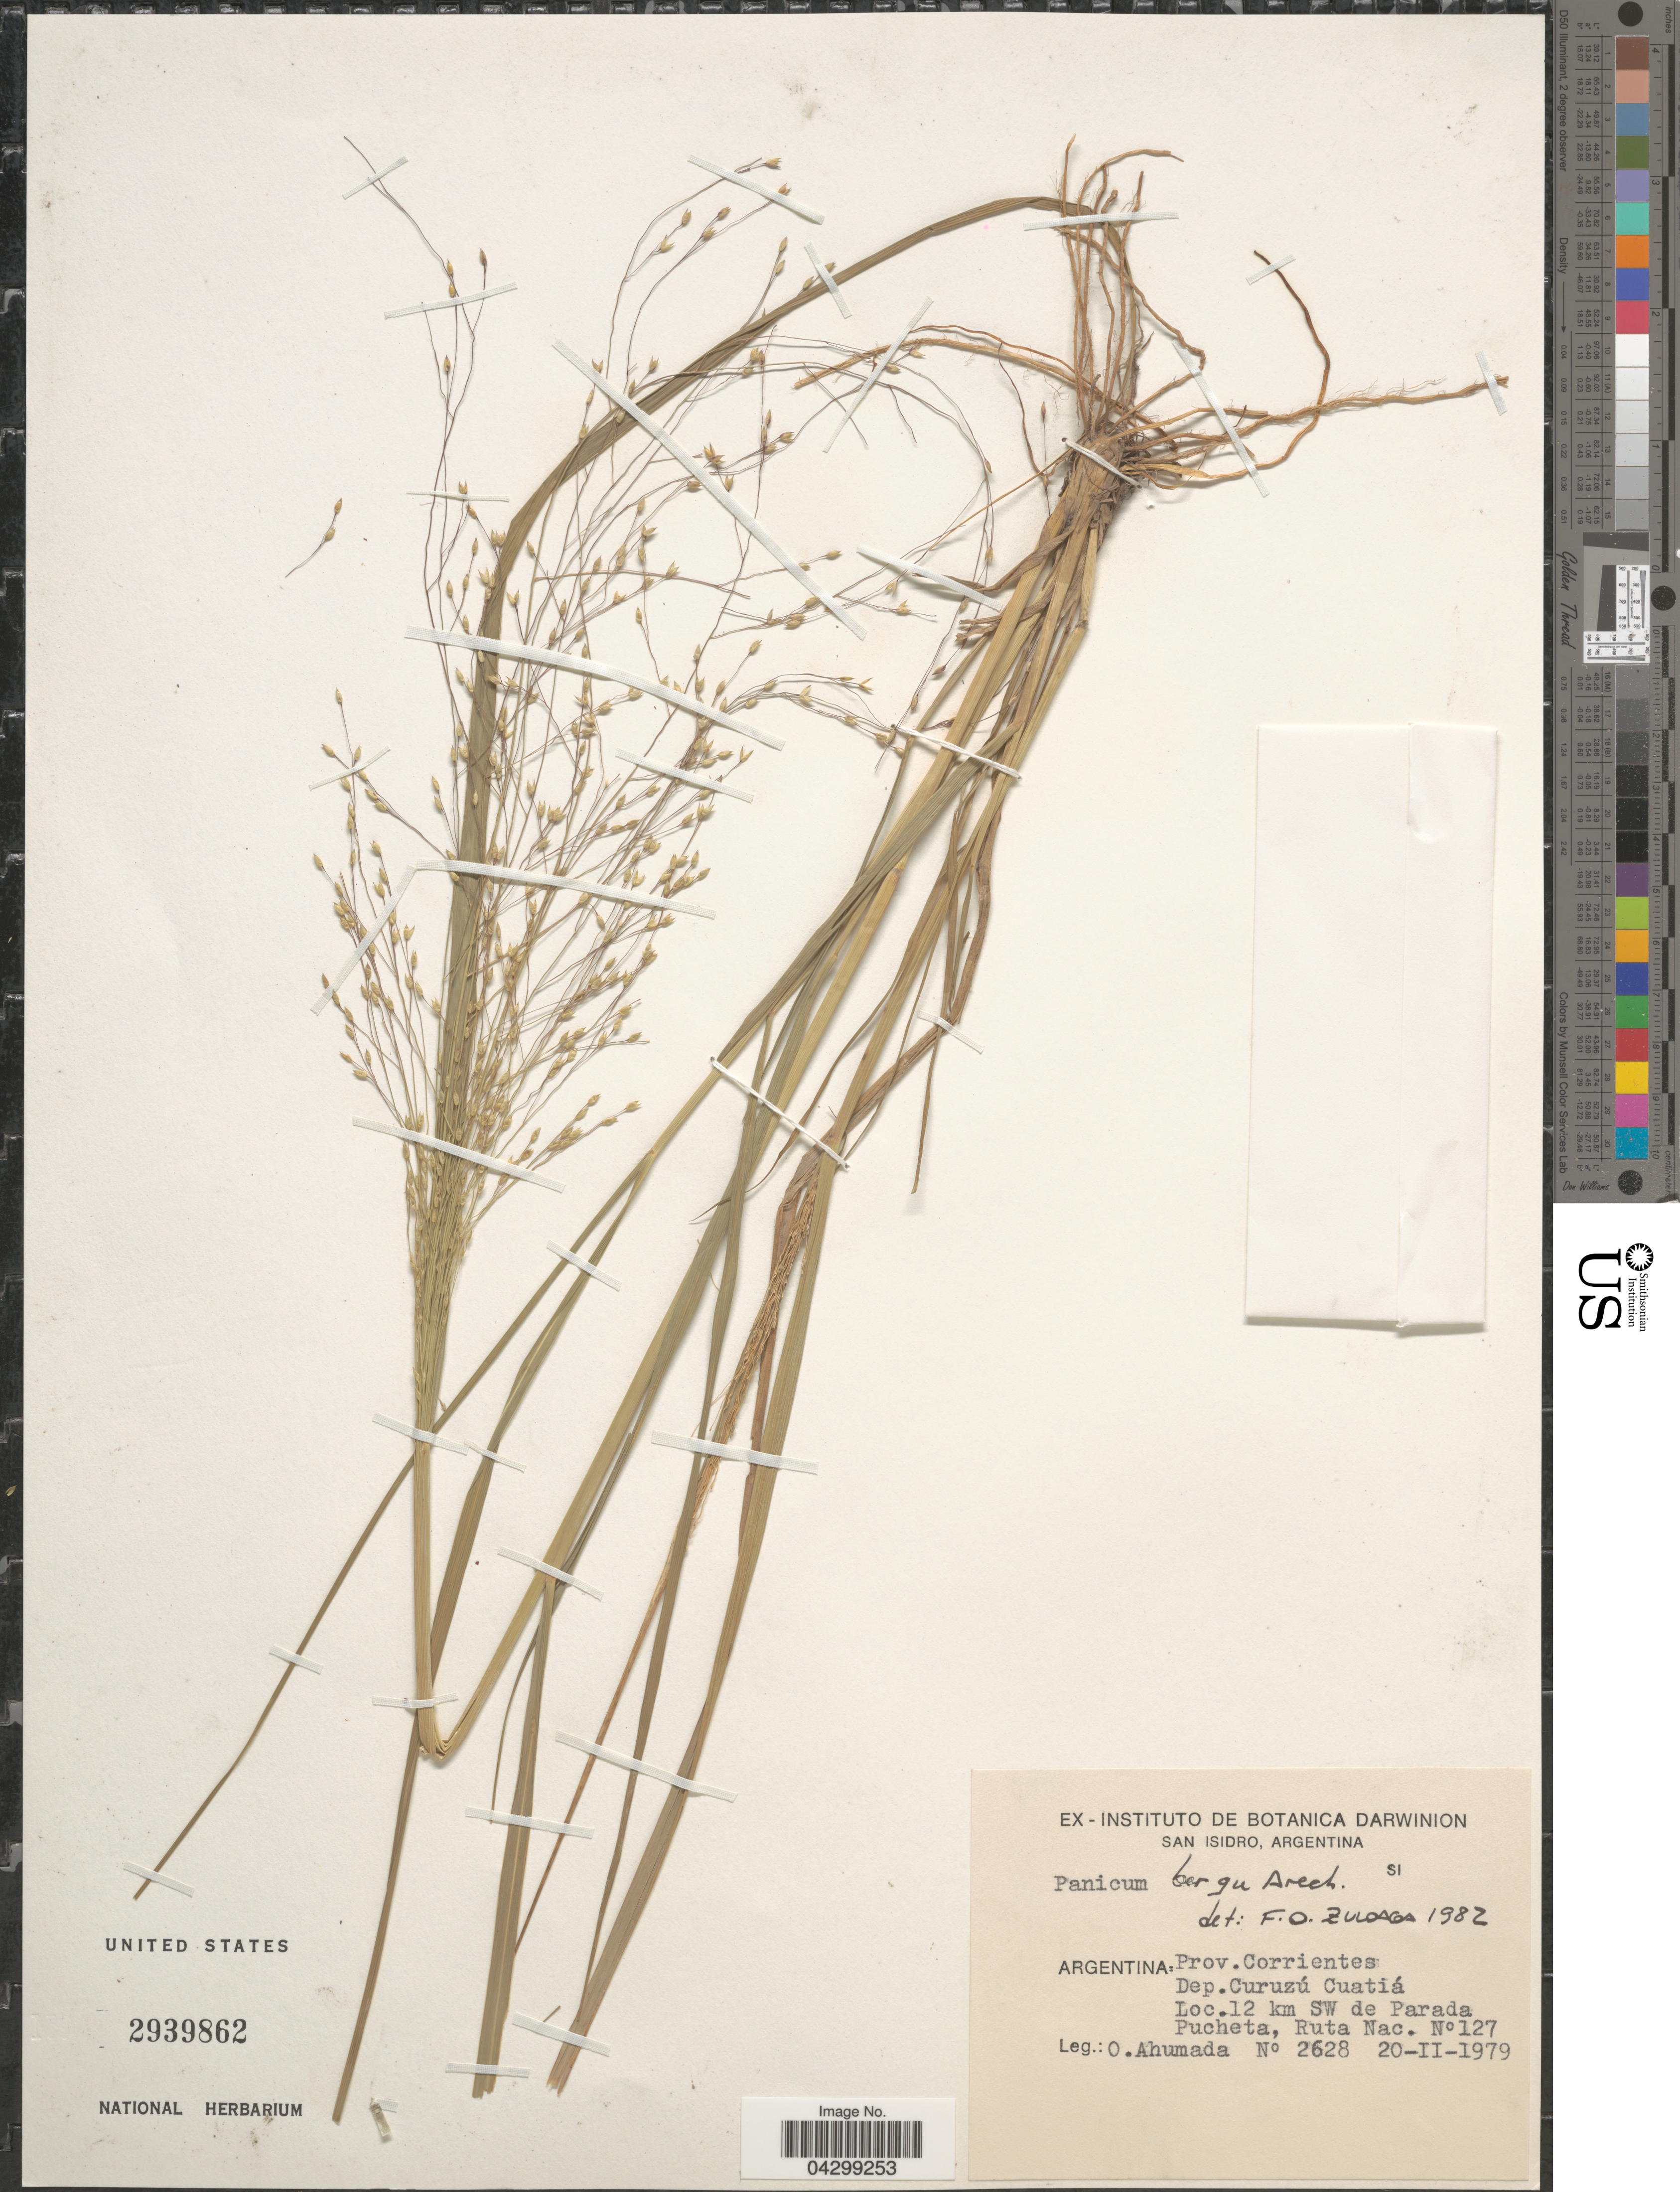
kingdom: Plantae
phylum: Tracheophyta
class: Liliopsida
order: Poales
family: Poaceae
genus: Panicum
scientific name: Panicum bergii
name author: Arechav.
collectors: O. Ahumada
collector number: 2628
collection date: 1979-02-20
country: Argentina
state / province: Corrientes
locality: Dep. Curuzú Cuatiá. 12 km SW de Parada Pucheta, Ruta Nac. N° 127.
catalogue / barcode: US 2939862